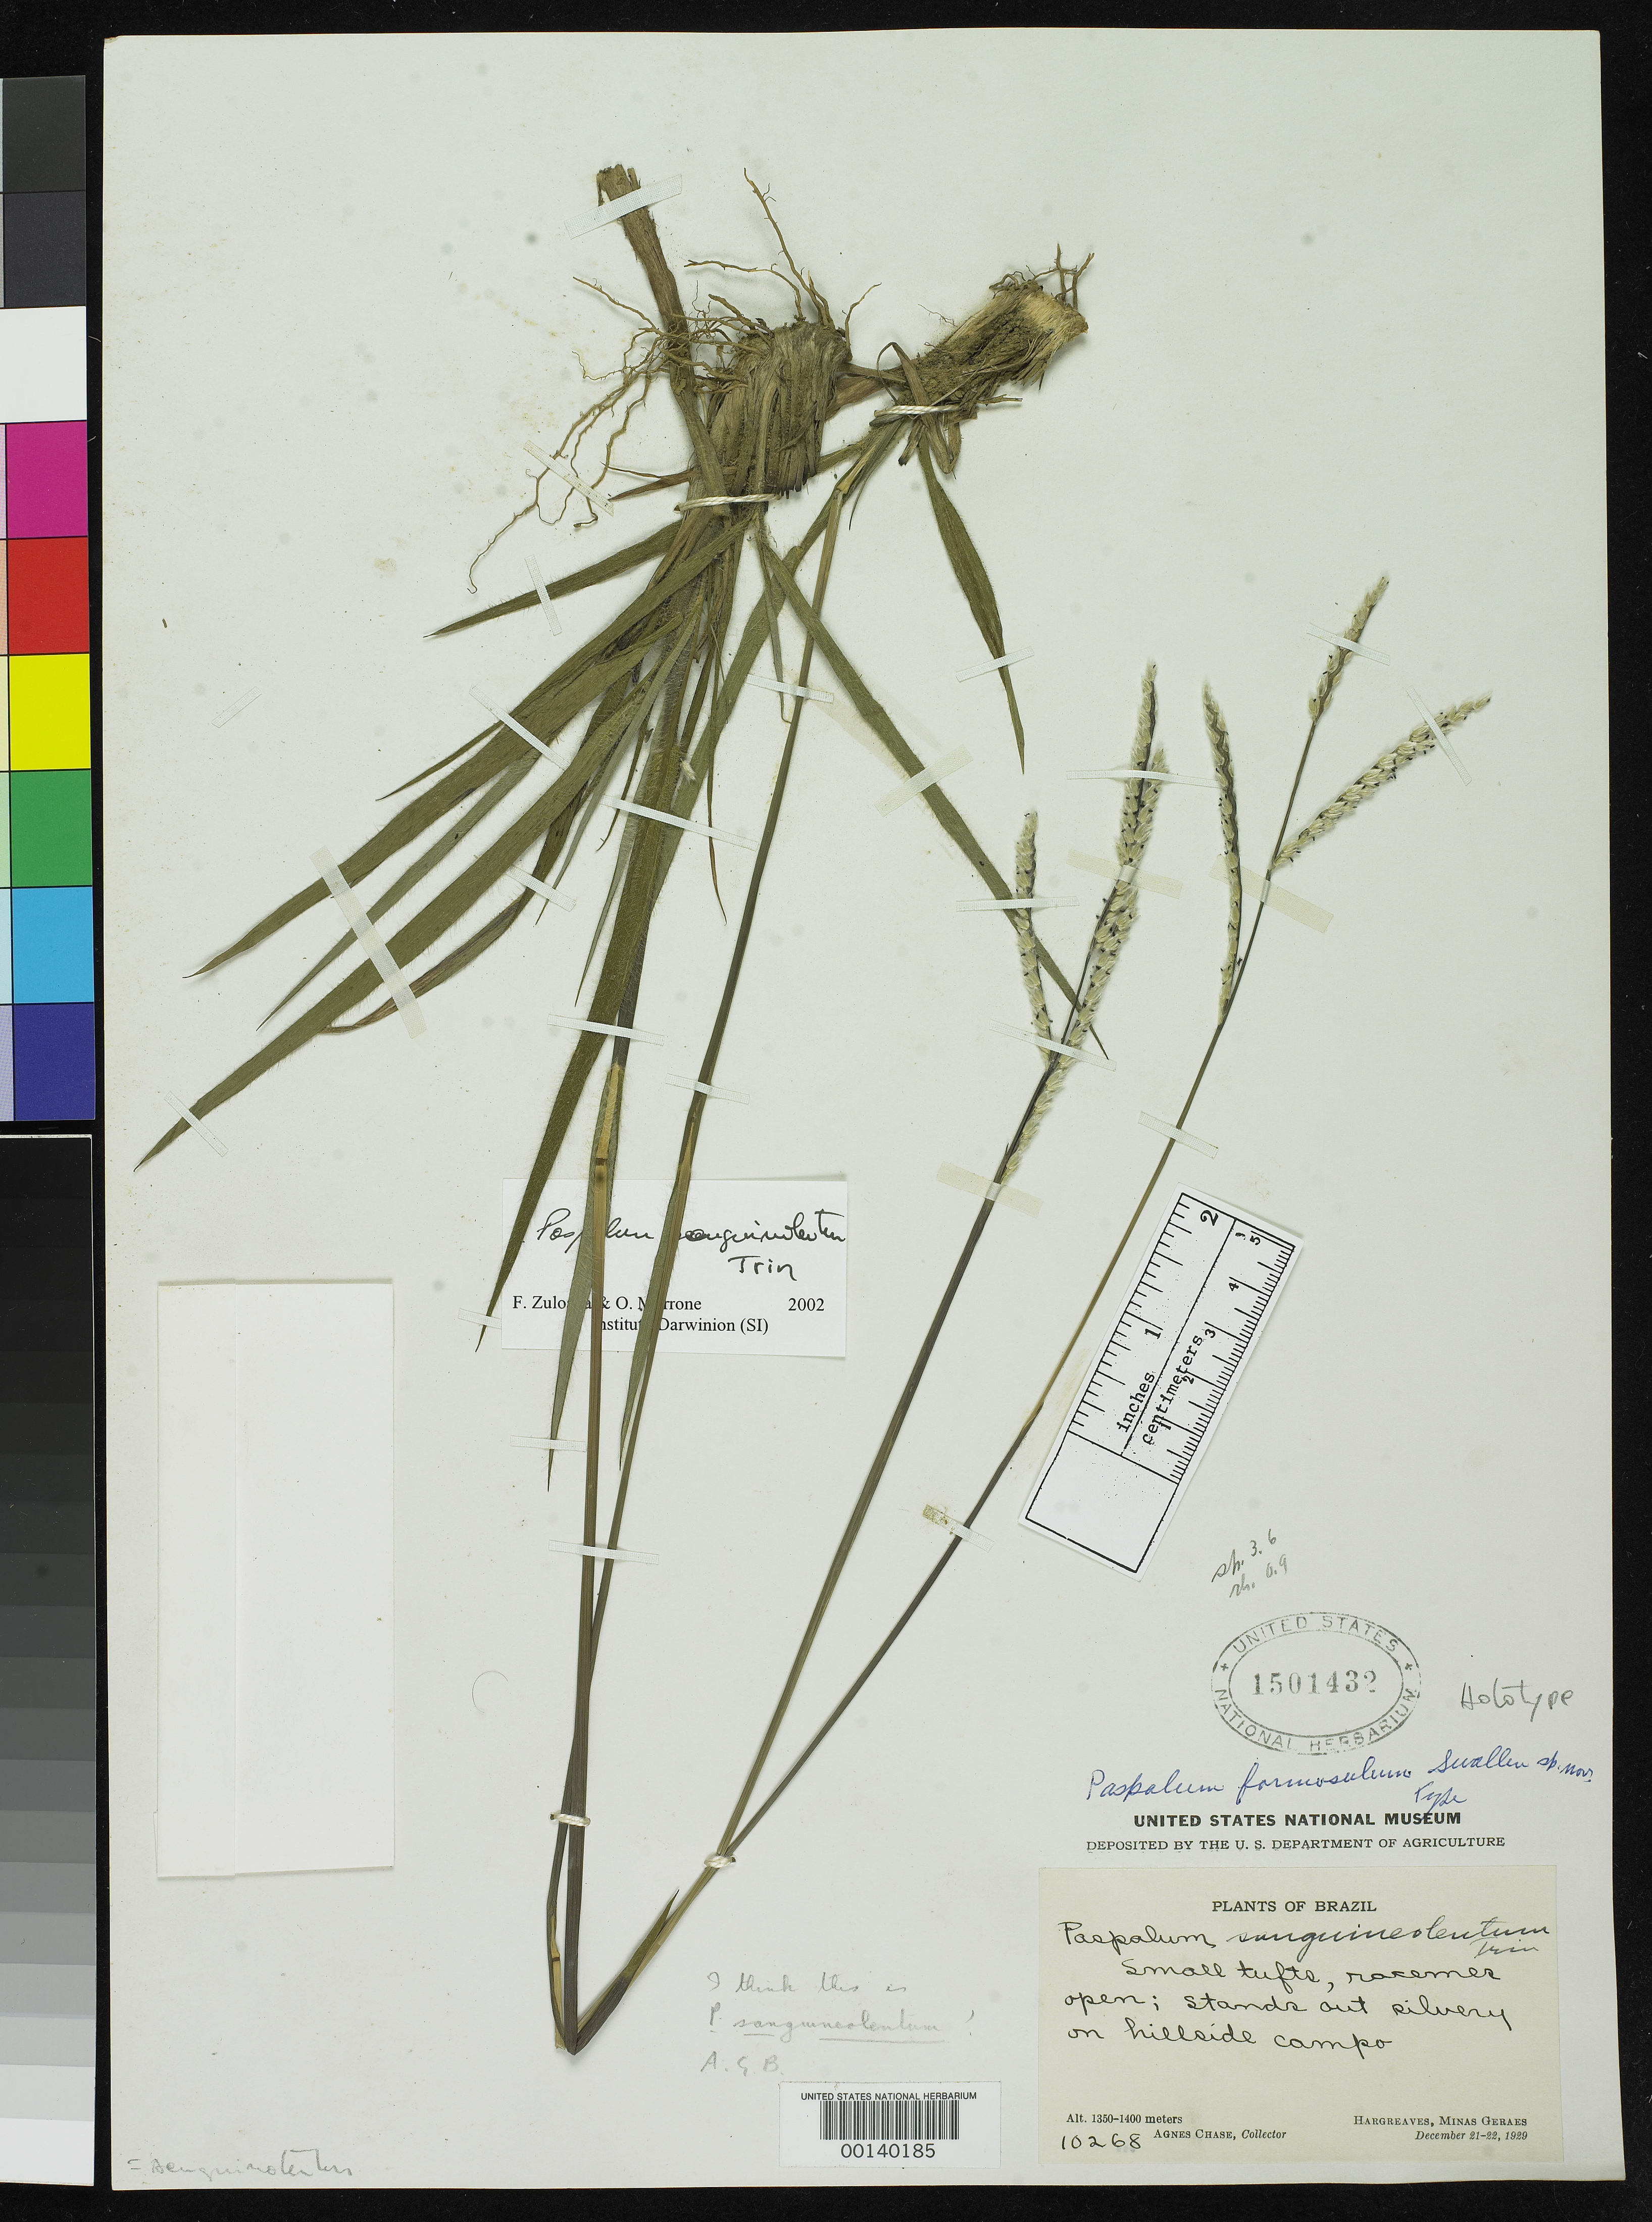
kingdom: Plantae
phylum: Tracheophyta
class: Liliopsida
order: Poales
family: Poaceae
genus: Paspalum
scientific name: Paspalum formosulum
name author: Swallen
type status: Holotype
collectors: A. Chase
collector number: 10268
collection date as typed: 21 Dec 1929 to 22 Dec 1929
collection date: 1929-12-21/1929-12-22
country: Brazil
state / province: Minas Gerais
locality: Horgreaves.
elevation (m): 1350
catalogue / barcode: US 1501432